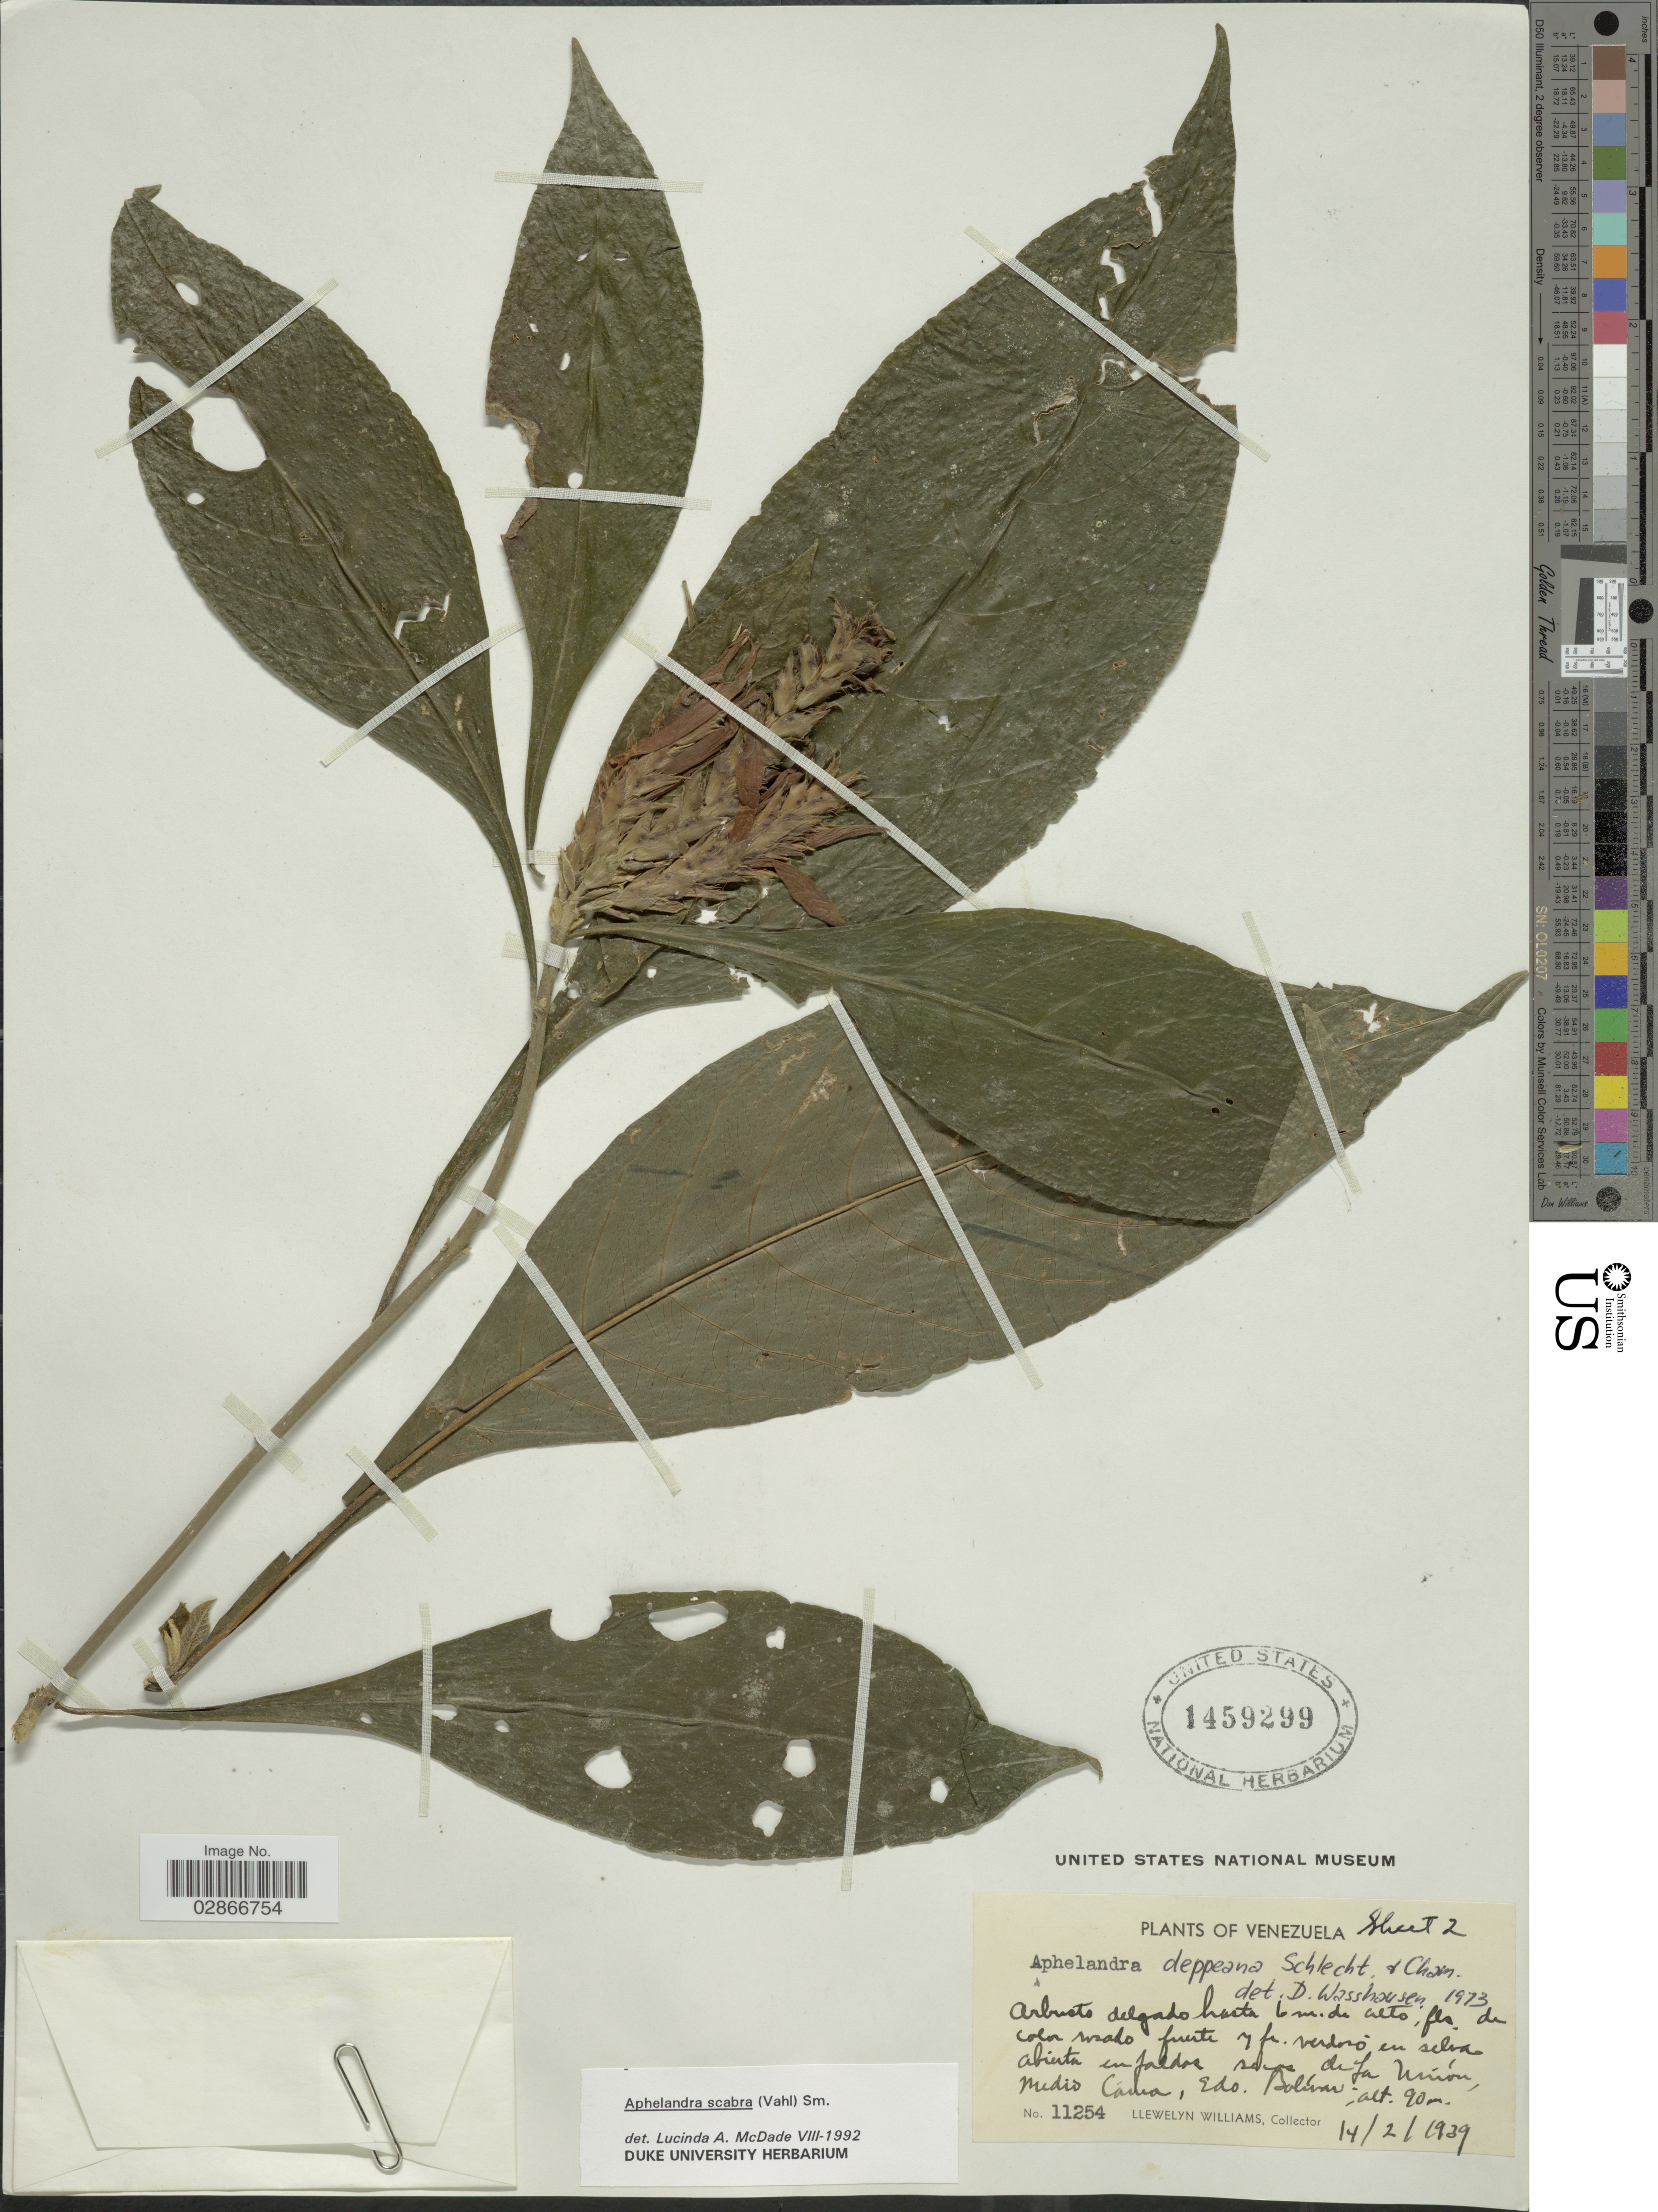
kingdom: Plantae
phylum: Tracheophyta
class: Magnoliopsida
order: Lamiales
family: Acanthaceae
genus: Aphelandra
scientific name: Aphelandra deppeana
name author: Schltdl. & Cham.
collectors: Ll. Williams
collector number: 11254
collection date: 1939-02-14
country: Venezuela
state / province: Bolivar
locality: La Unión Medio Cama.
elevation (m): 90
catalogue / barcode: US 1459299